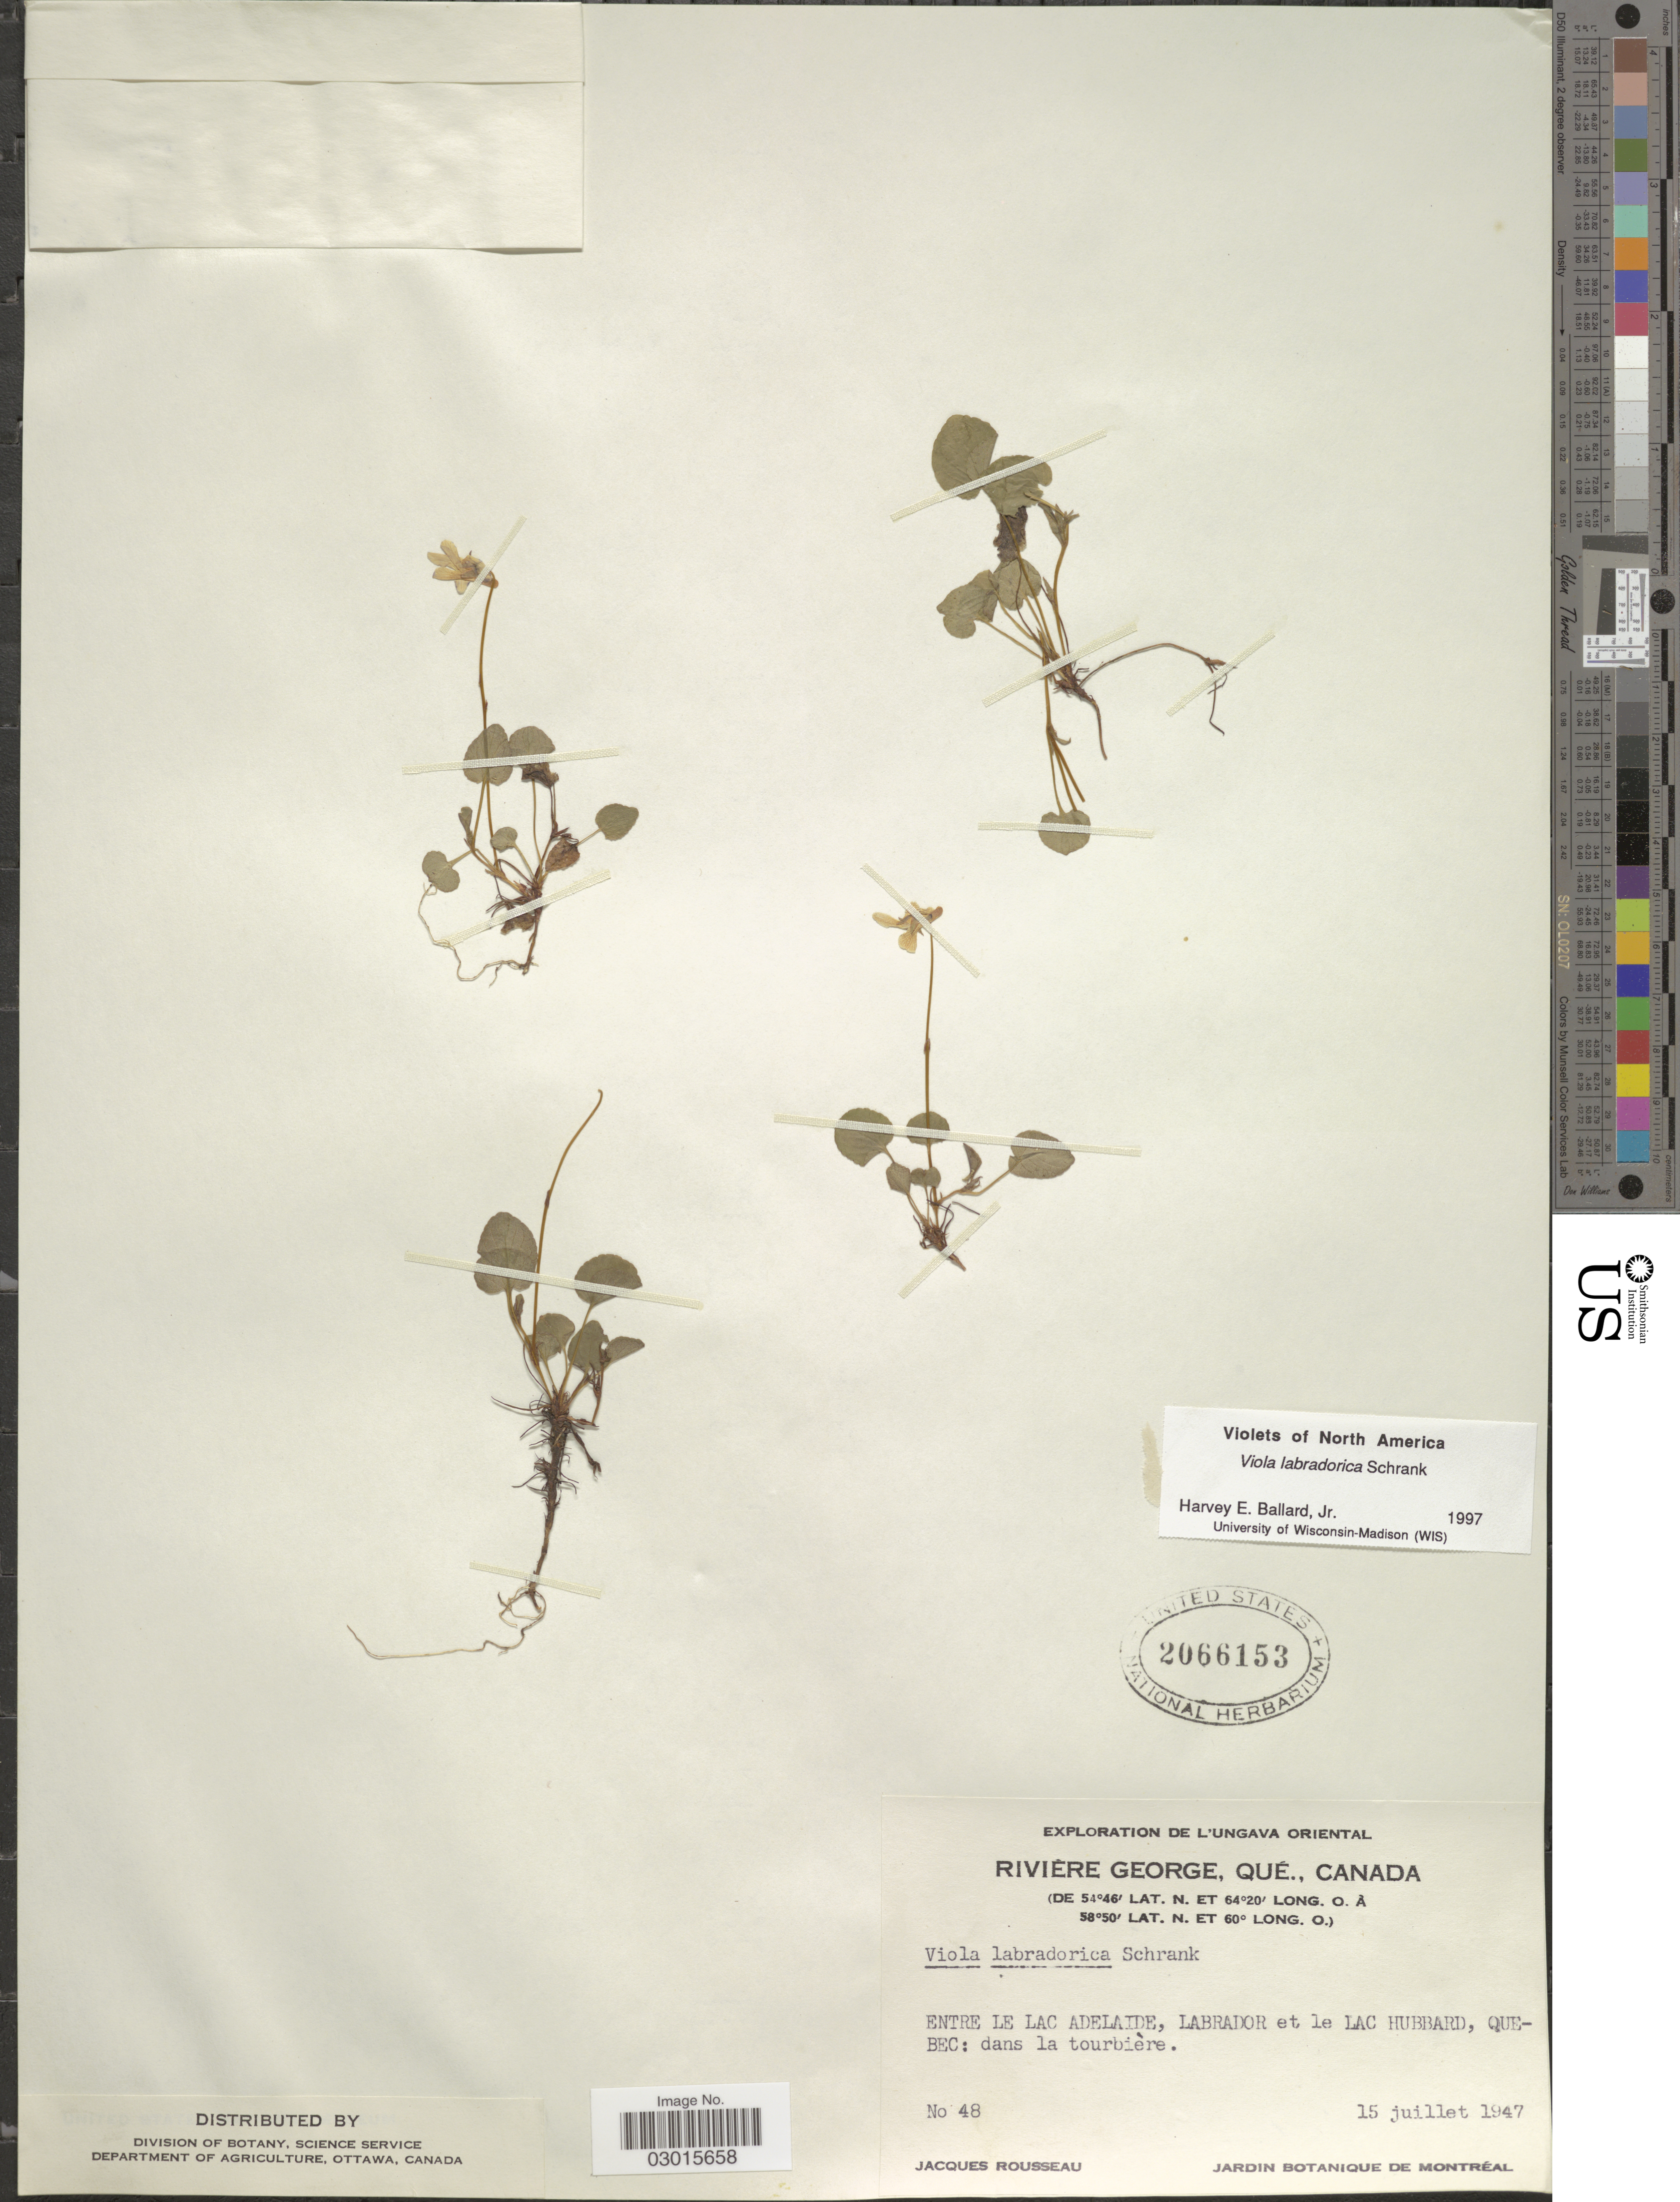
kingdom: Plantae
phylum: Tracheophyta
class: Magnoliopsida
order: Malpighiales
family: Violaceae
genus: Viola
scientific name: Viola labradorica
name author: Schrank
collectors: J. Rousseau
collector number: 48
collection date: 1947-07-15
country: Canada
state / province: Quebec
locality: Ungava Oriental. Rivière George, Qué. Entre le Lac Adelaide, Labrador et le Lac Hubbard.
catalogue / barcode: US 2066153